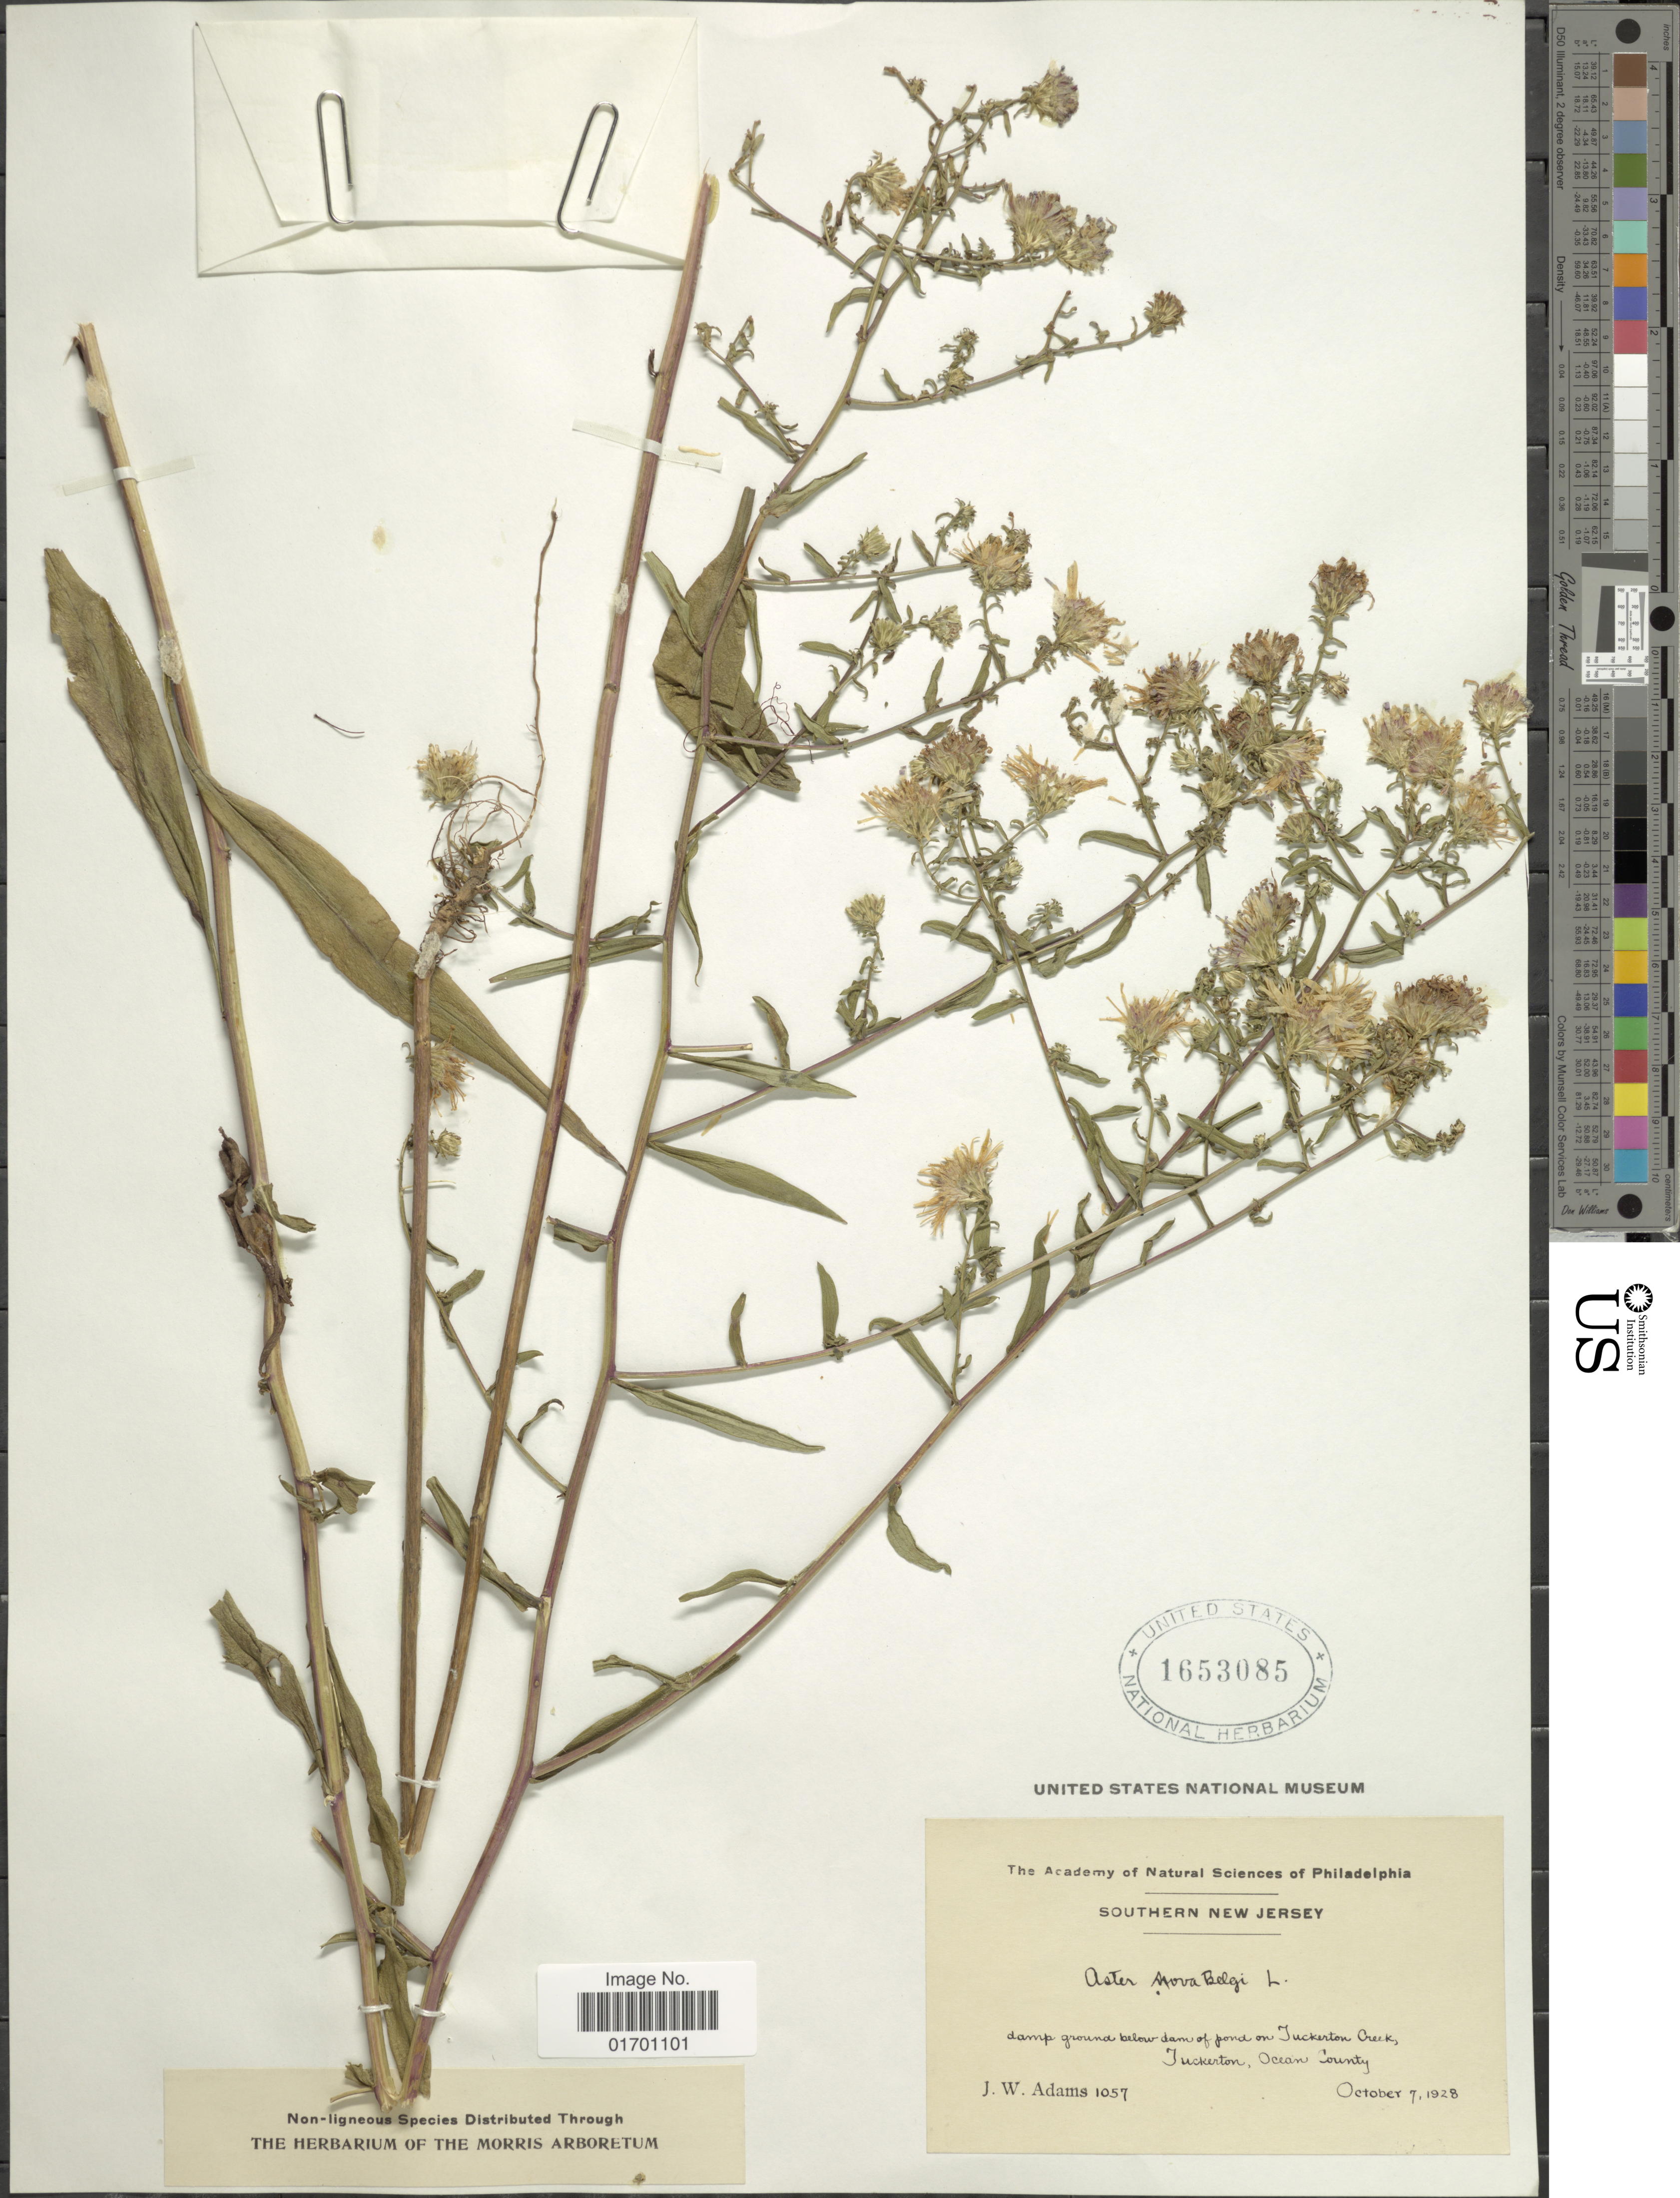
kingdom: Plantae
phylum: Tracheophyta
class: Magnoliopsida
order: Asterales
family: Asteraceae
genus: Symphyotrichum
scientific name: Symphyotrichum novi-belgii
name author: (L.) G.L. Nesom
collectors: J. Adams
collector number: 1057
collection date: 1928-10-07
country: United States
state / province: New Jersey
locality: Southern New Jersey. Damp ground below dam of pond Juckerton Creek, Juckerton, Ocean County.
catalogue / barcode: US 1653085